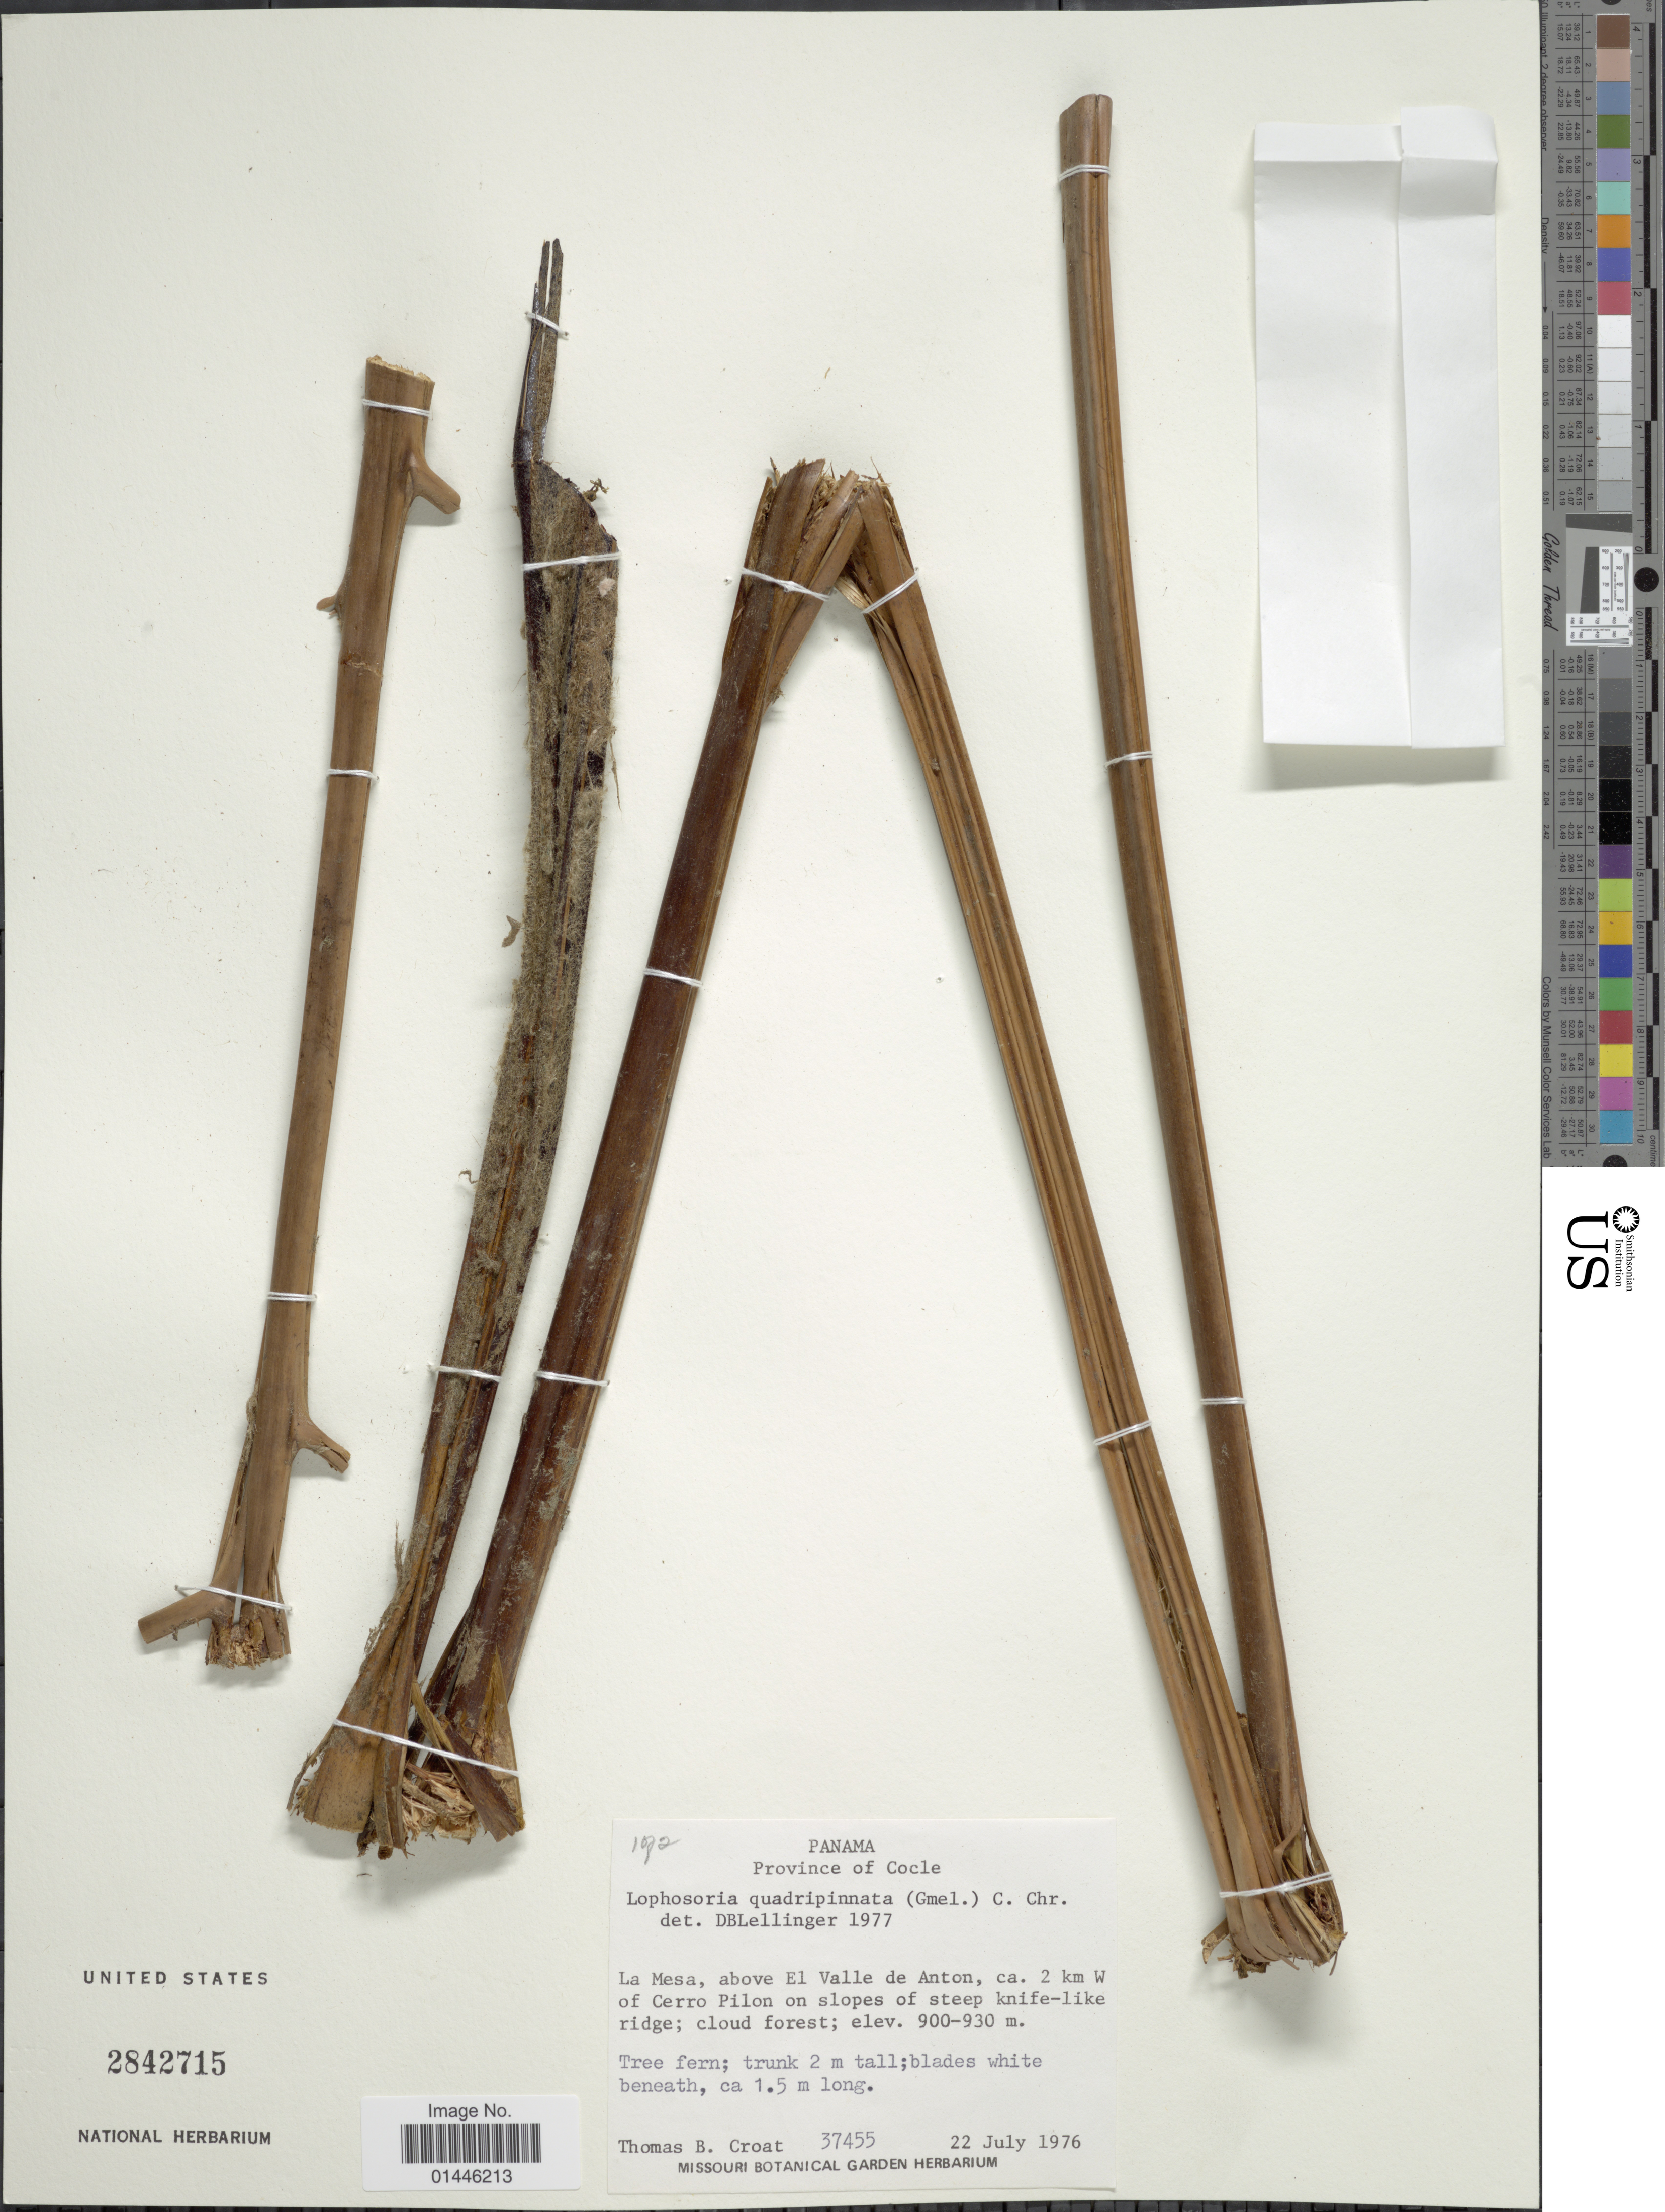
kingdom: Plantae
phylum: Tracheophyta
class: Polypodiopsida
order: Cyatheales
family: Dicksoniaceae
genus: Lophosoria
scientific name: Lophosoria quadripinnata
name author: (J.F. Gmel.) C. Chr.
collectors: T. B. Croat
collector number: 37455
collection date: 1976-07-22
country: Panama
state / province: Coclé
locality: La Mesa, above El Valle de Anton, ca. 2 km W of Cerro Pilon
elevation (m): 900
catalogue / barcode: US 2842715